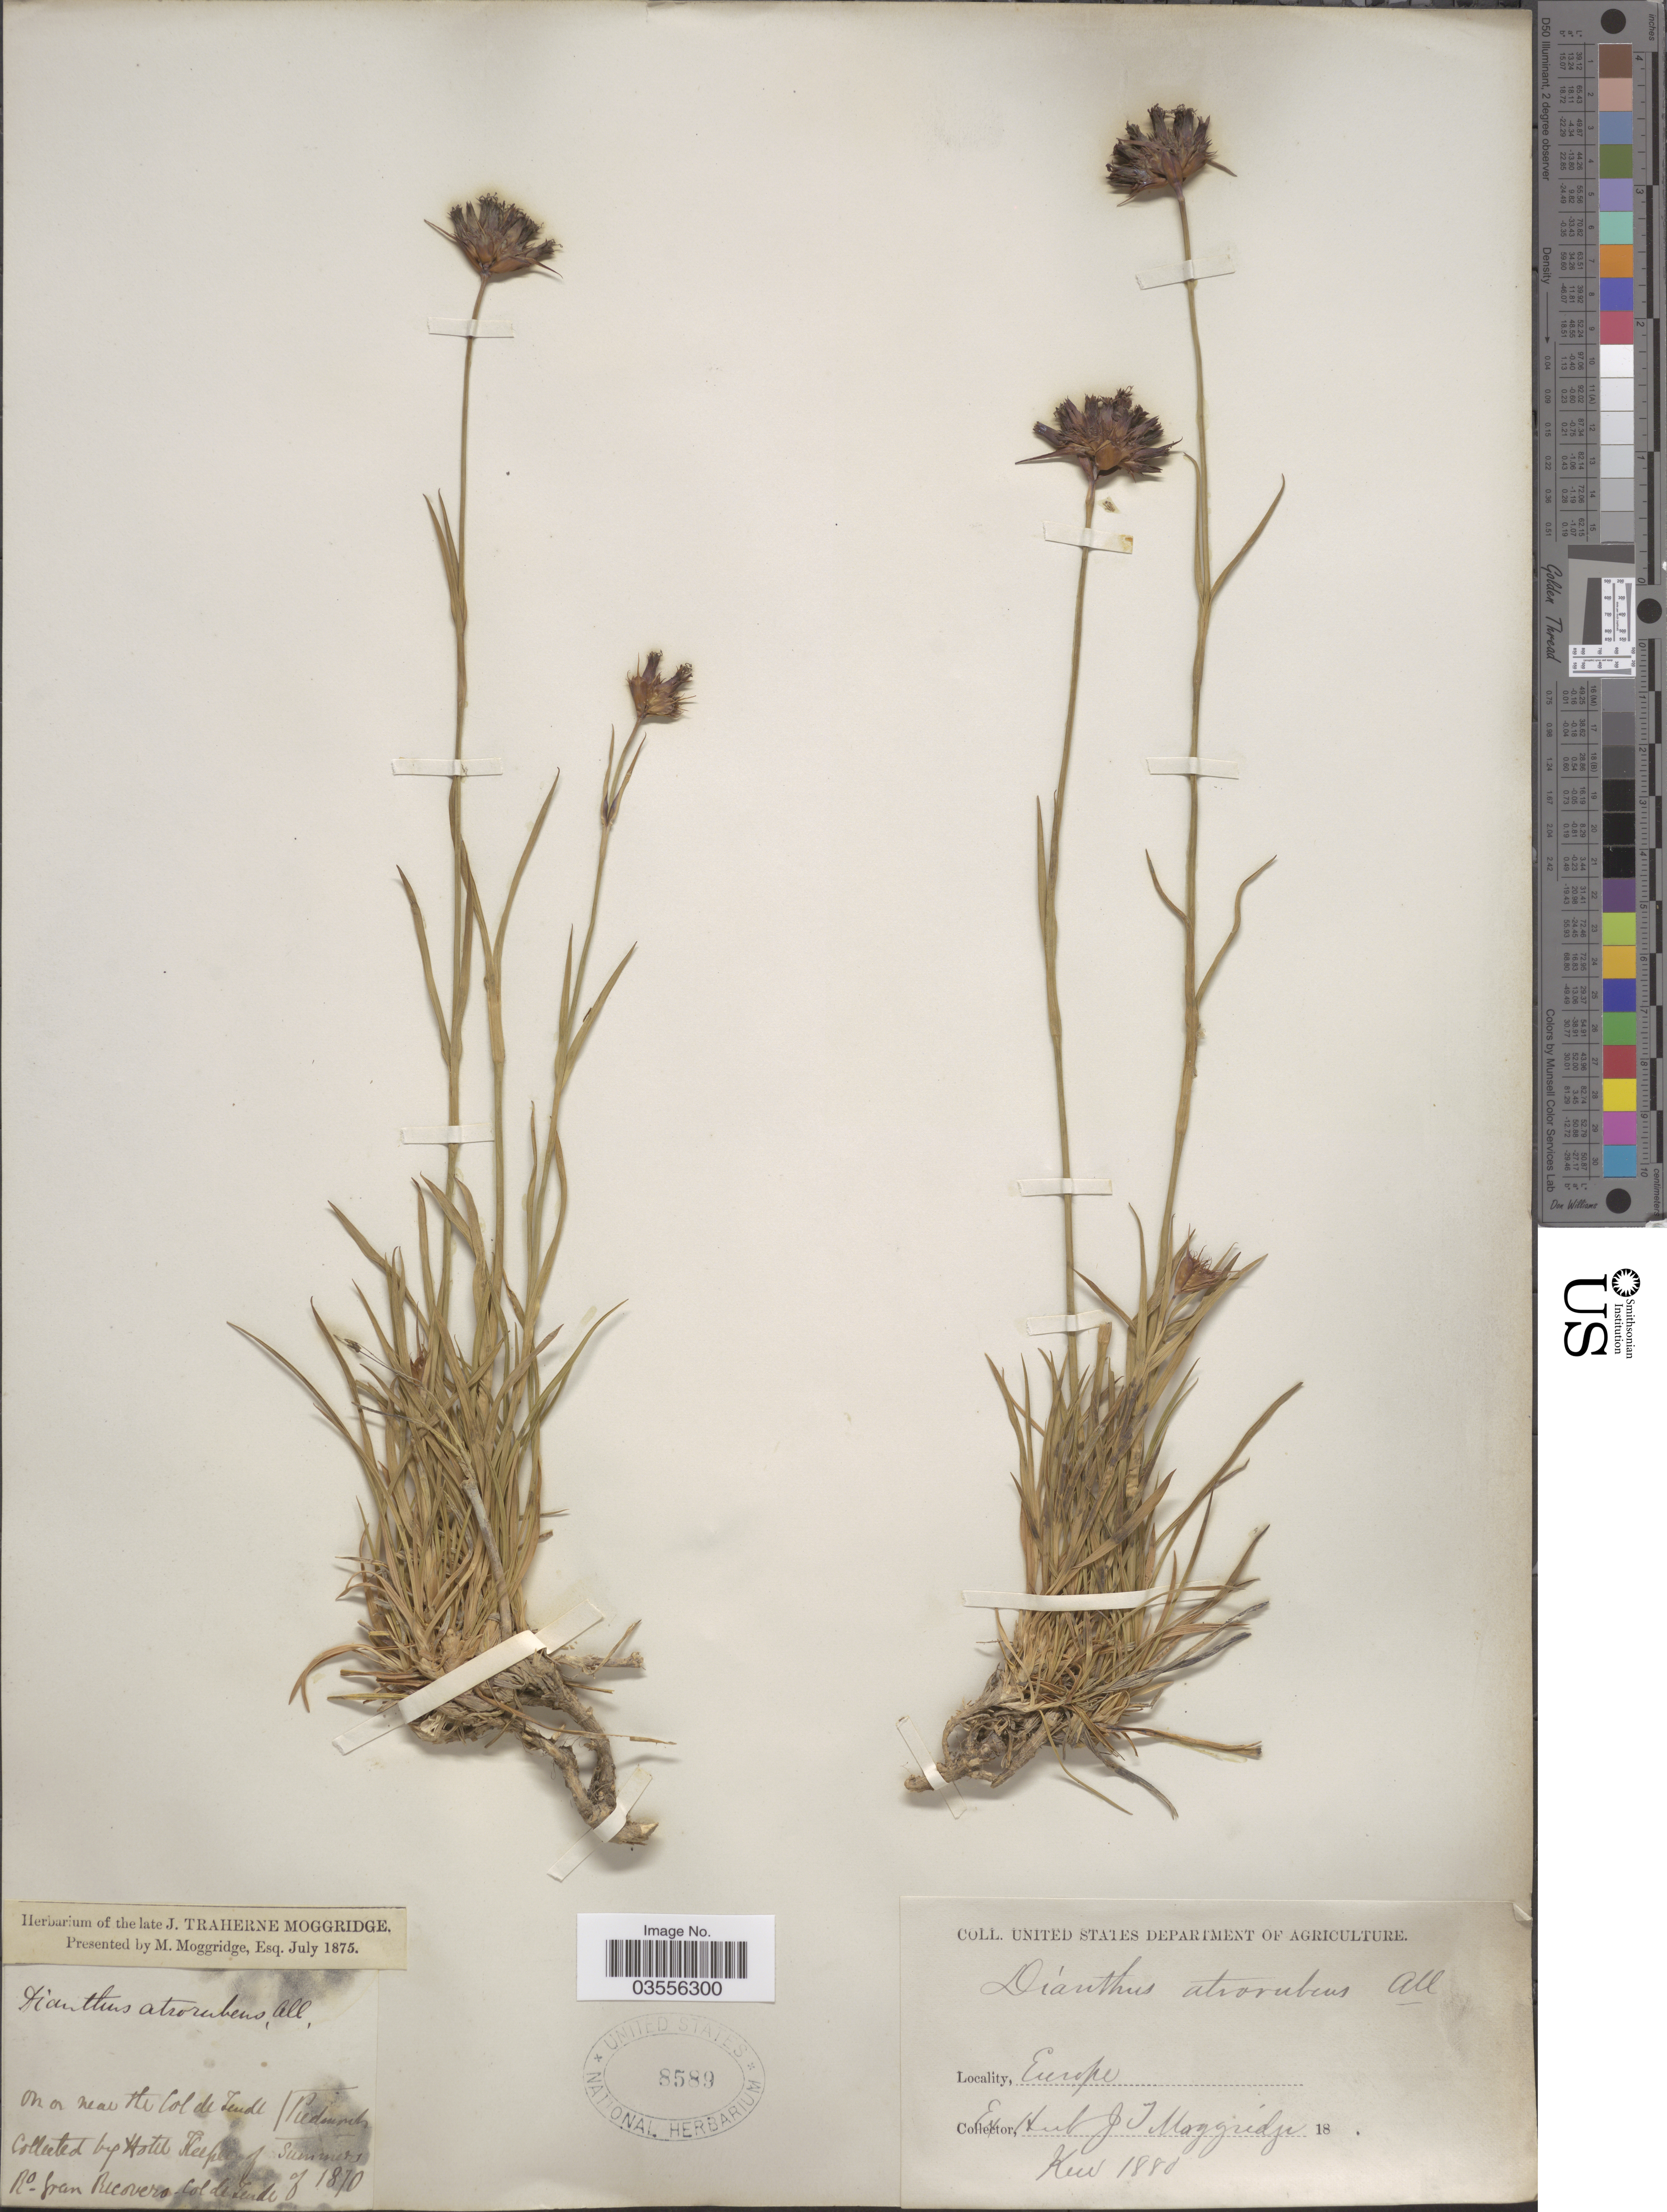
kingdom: Plantae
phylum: Tracheophyta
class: Magnoliopsida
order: Caryophyllales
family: Caryophyllaceae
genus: Dianthus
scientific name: Dianthus atrorubens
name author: All.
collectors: ex herb. J.T. Moggridge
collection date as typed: Summer of 1870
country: Italy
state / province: Piedmont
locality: Europe. On or near the Col. de Tende (Piedmont).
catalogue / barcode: US 8589